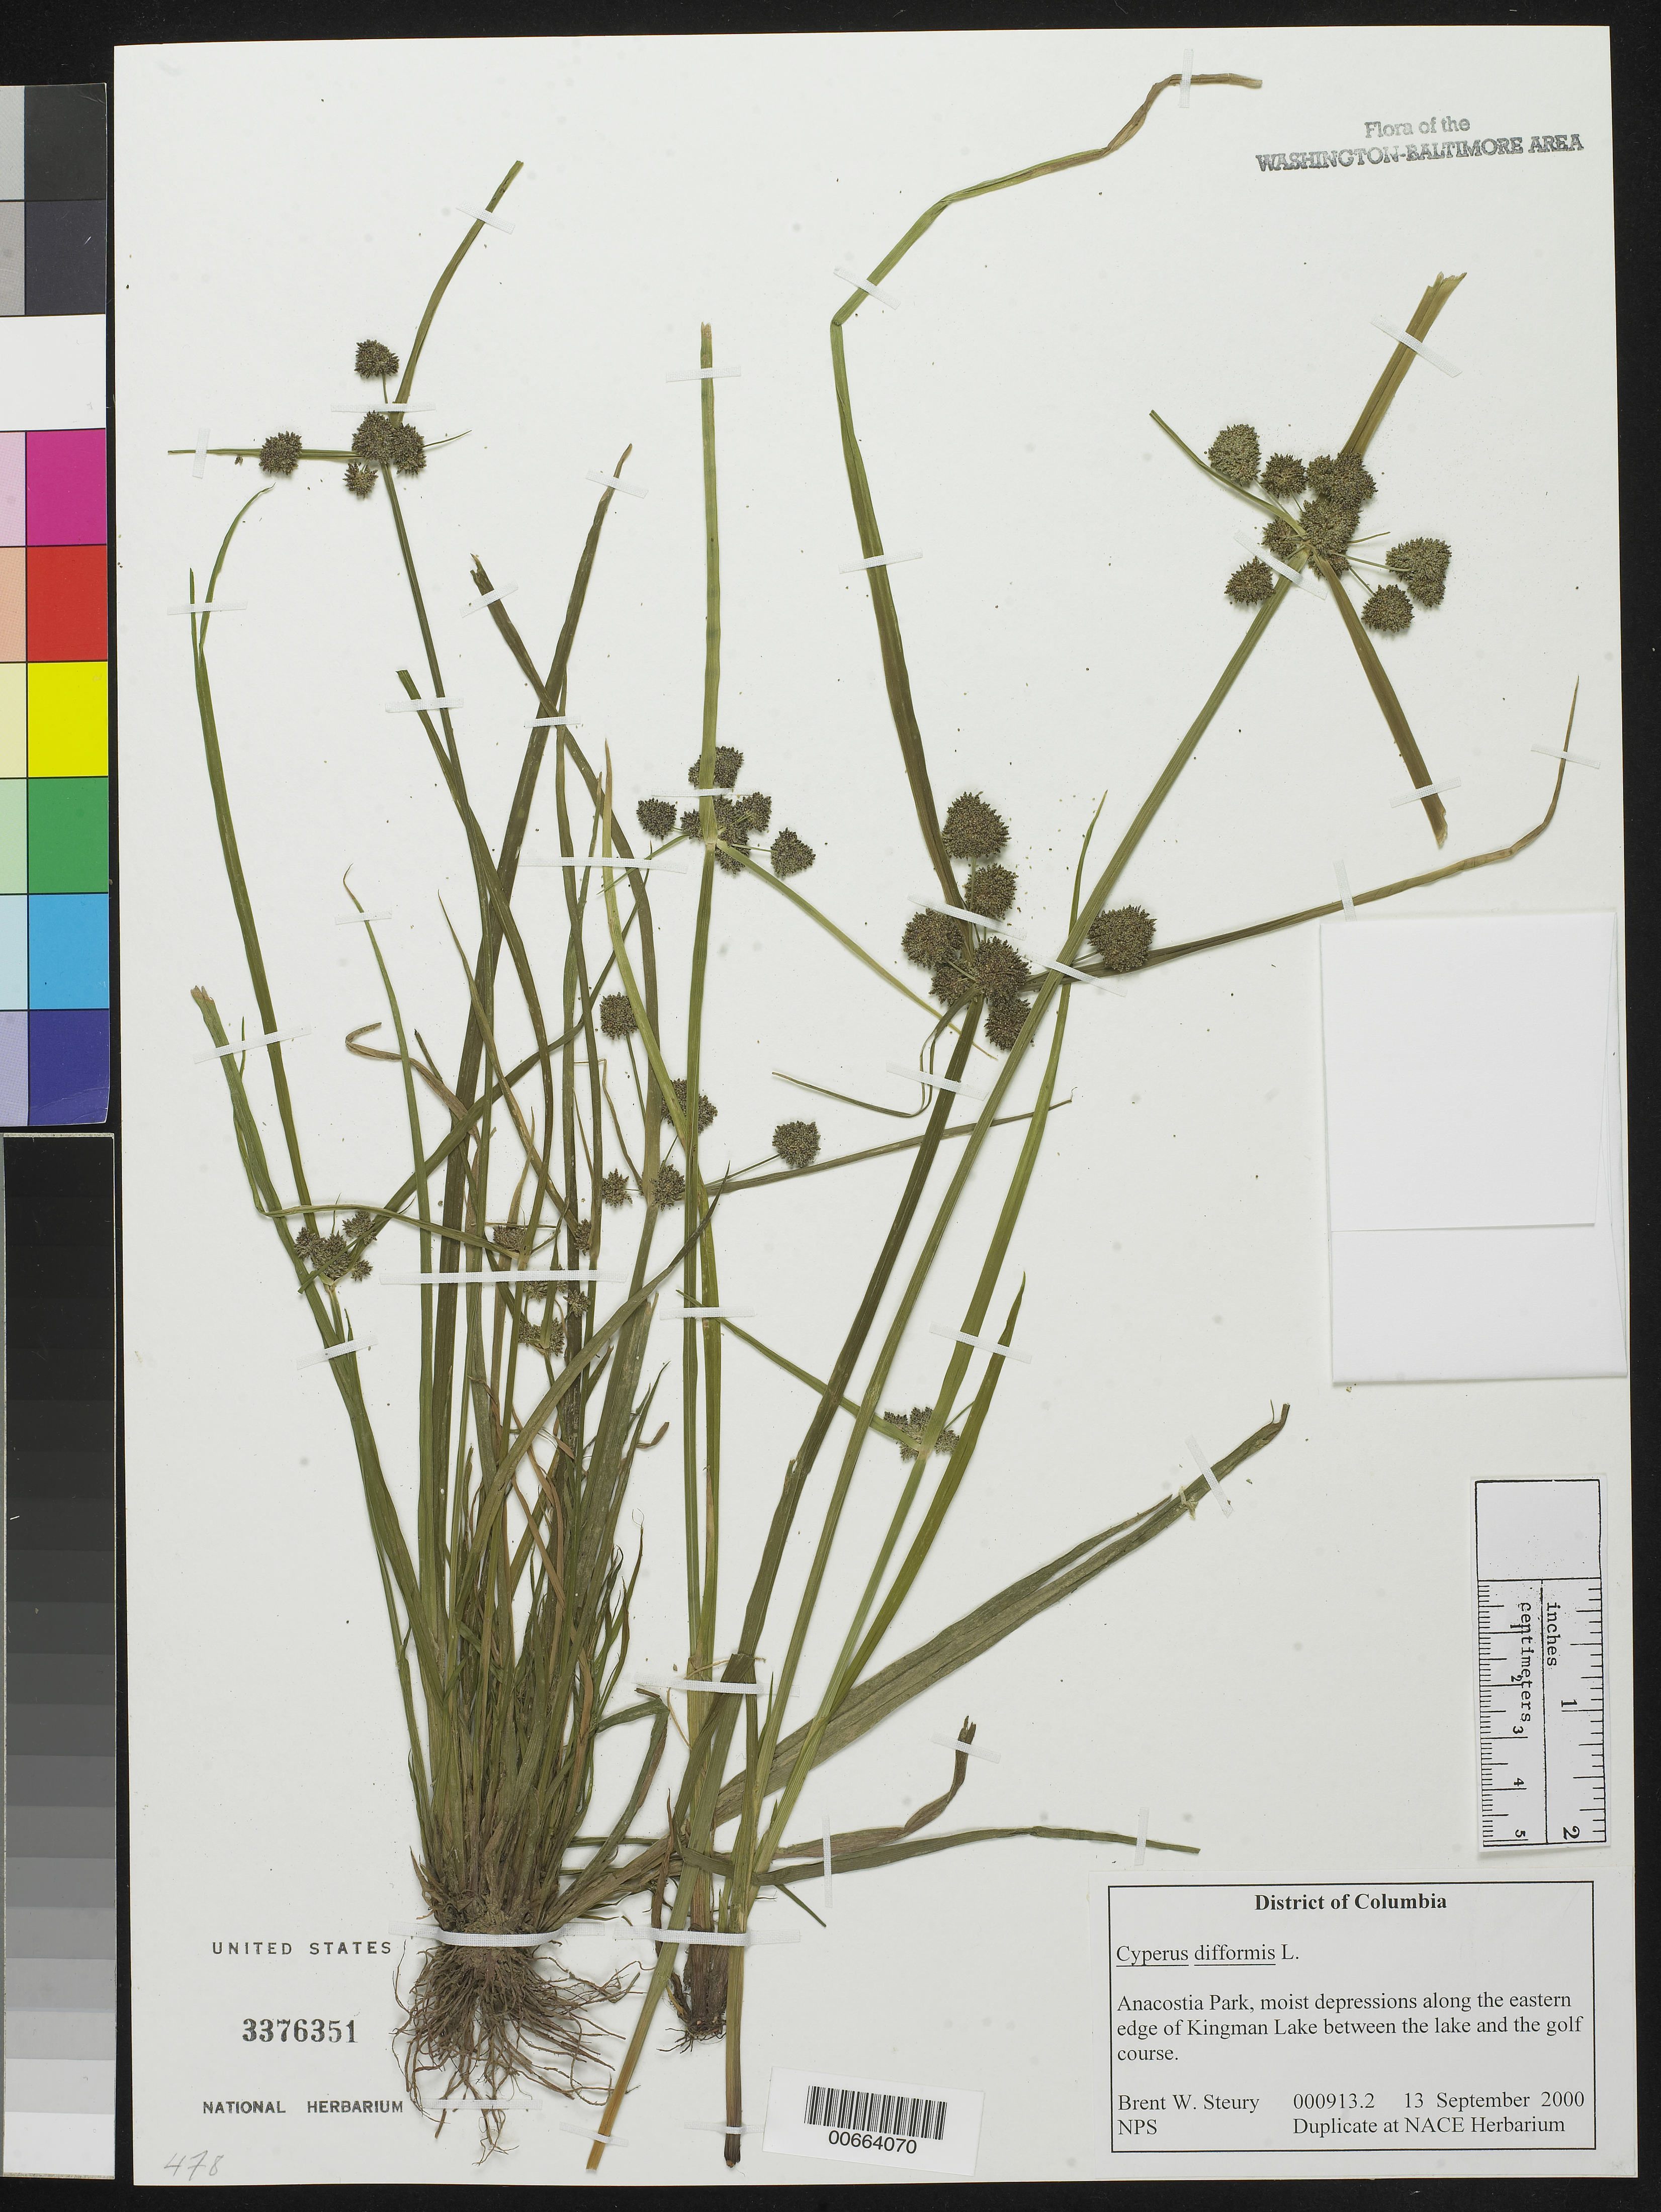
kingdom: Plantae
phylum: Tracheophyta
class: Liliopsida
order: Poales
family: Cyperaceae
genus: Cyperus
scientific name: Cyperus difformis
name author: L.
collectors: B. Steury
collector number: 913.2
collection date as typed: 13 Sep 2000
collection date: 2000-09-13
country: United States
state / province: District of Columbia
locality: Anacostia Park, along the eastern edge of Kingman Lake between the lake and the golf course.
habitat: Moist depressions.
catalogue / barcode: US 3376351